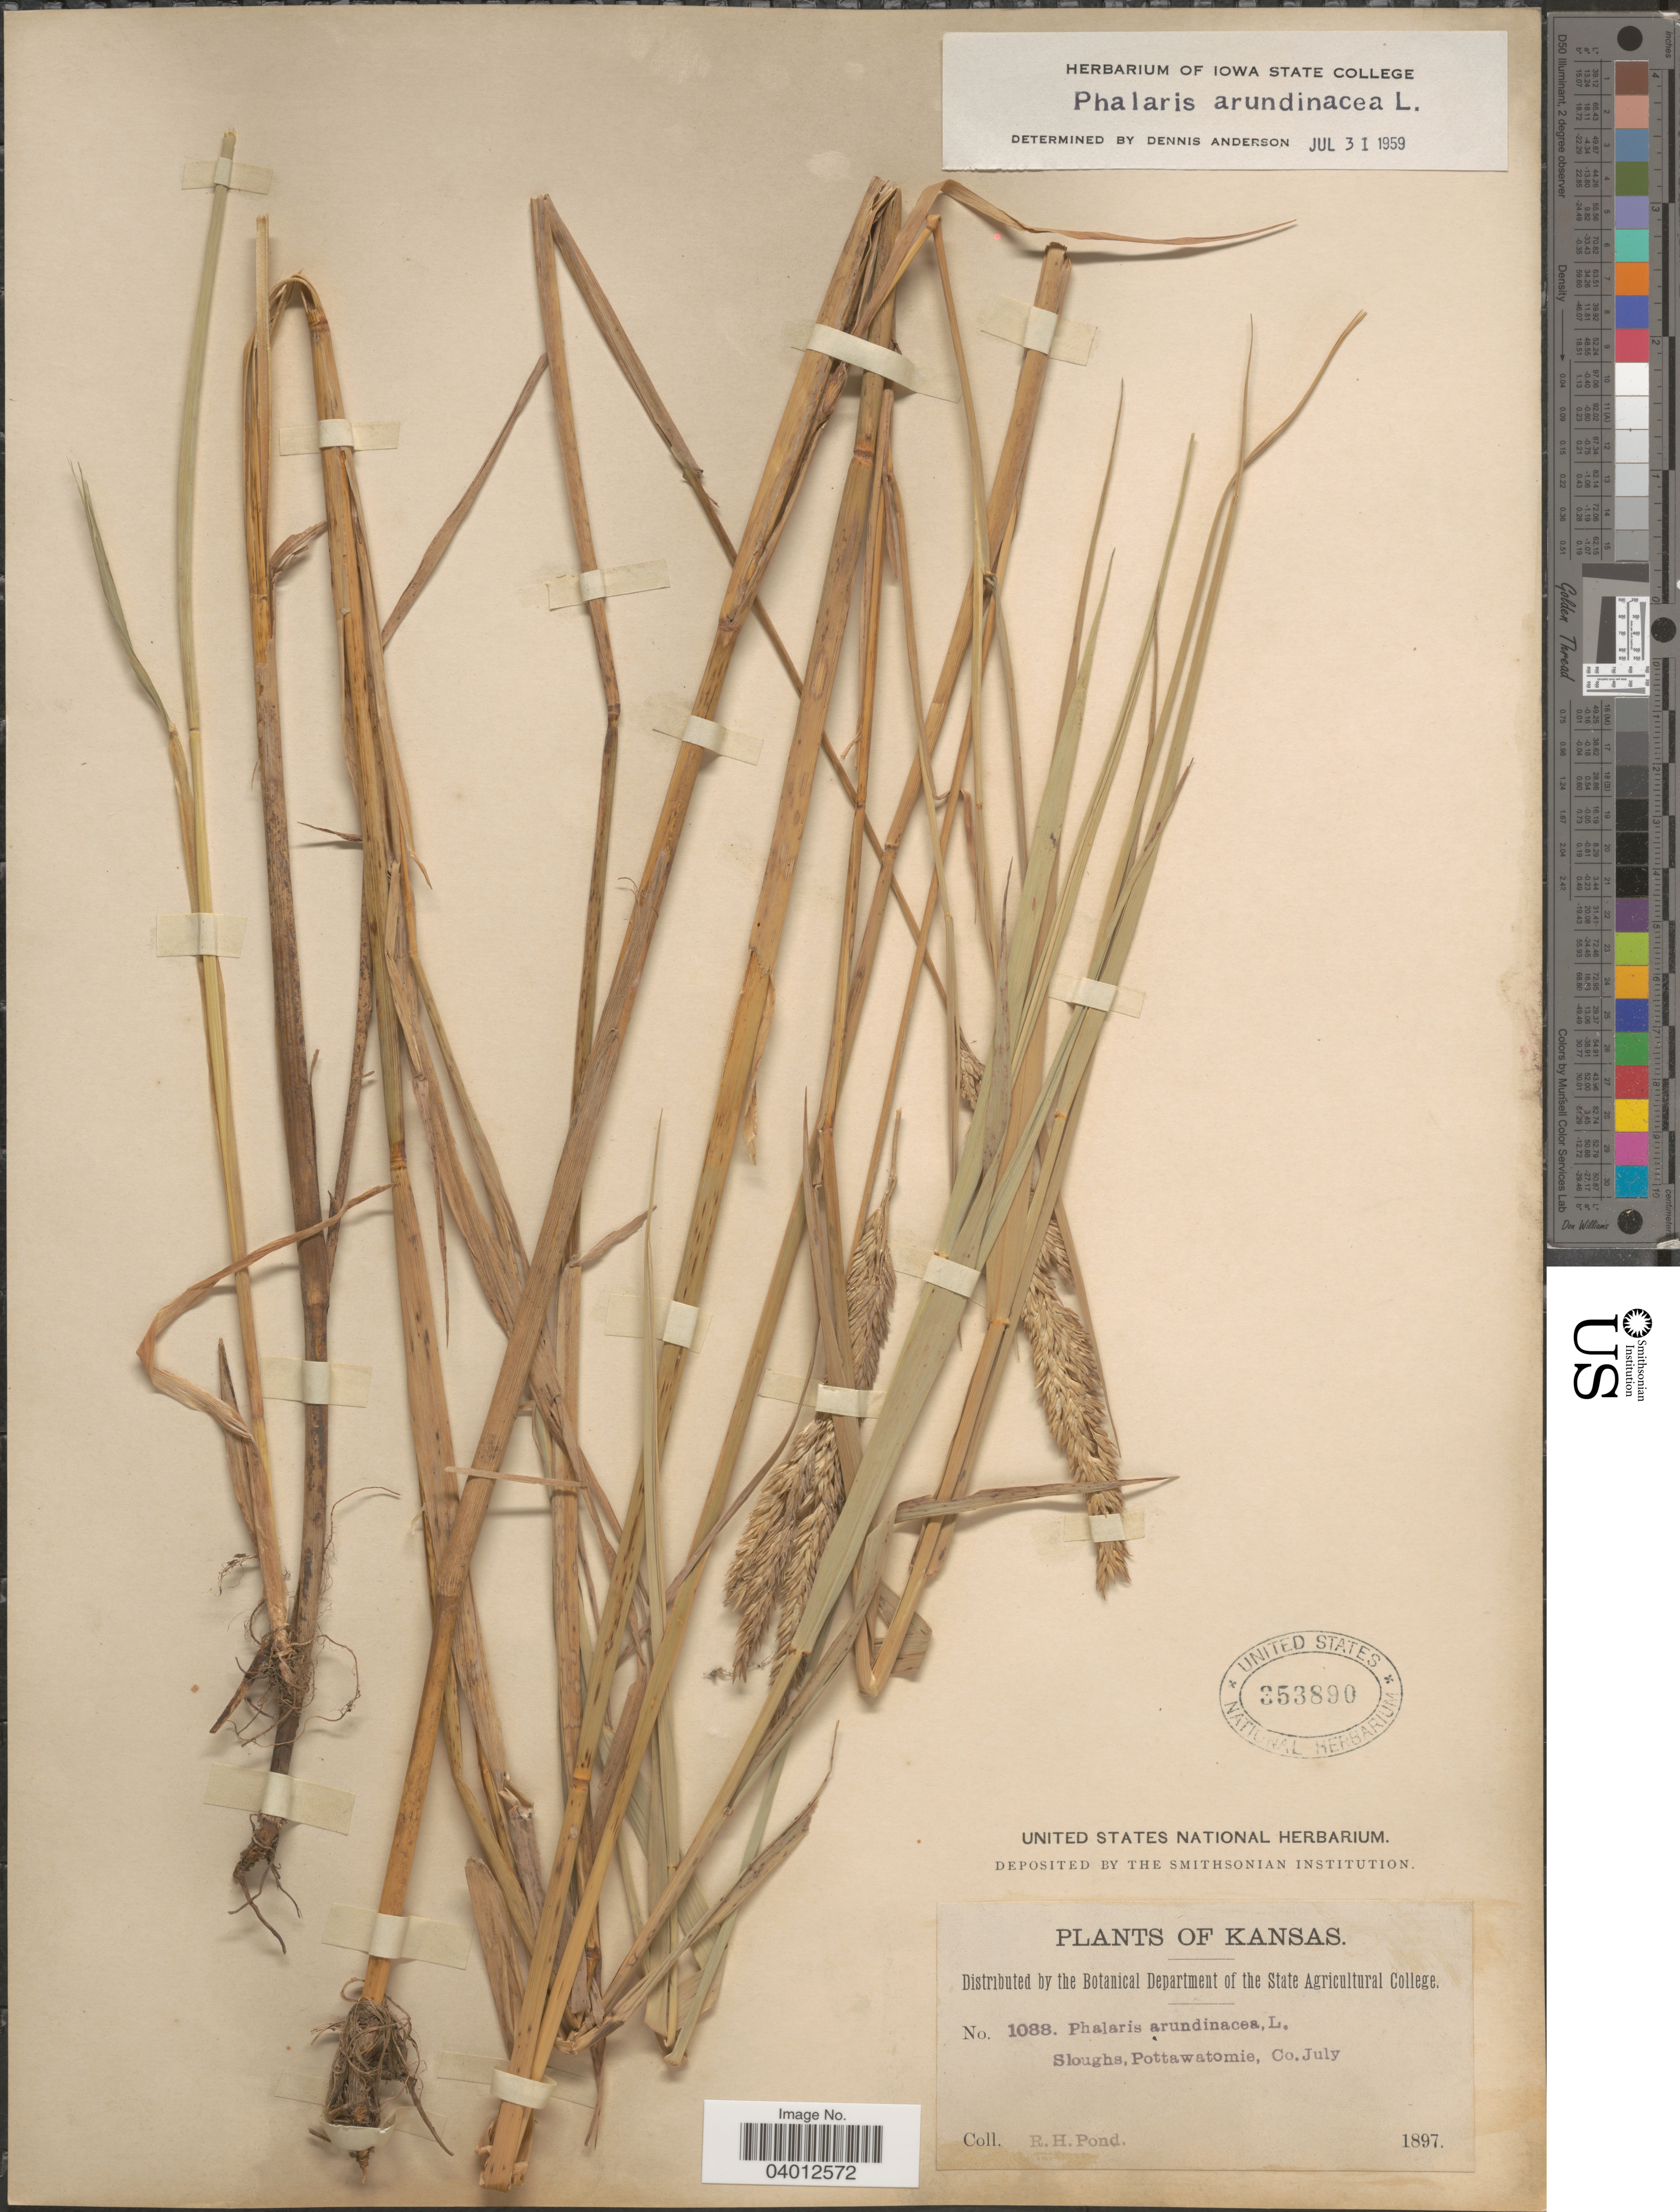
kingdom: Plantae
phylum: Tracheophyta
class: Liliopsida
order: Poales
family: Poaceae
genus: Phalaris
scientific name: Phalaris arundinacea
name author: L.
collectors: R. Pond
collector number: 1088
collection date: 1897-07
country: United States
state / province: Kansas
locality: Sloughs, Pottawatomie, Co.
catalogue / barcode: US 353890